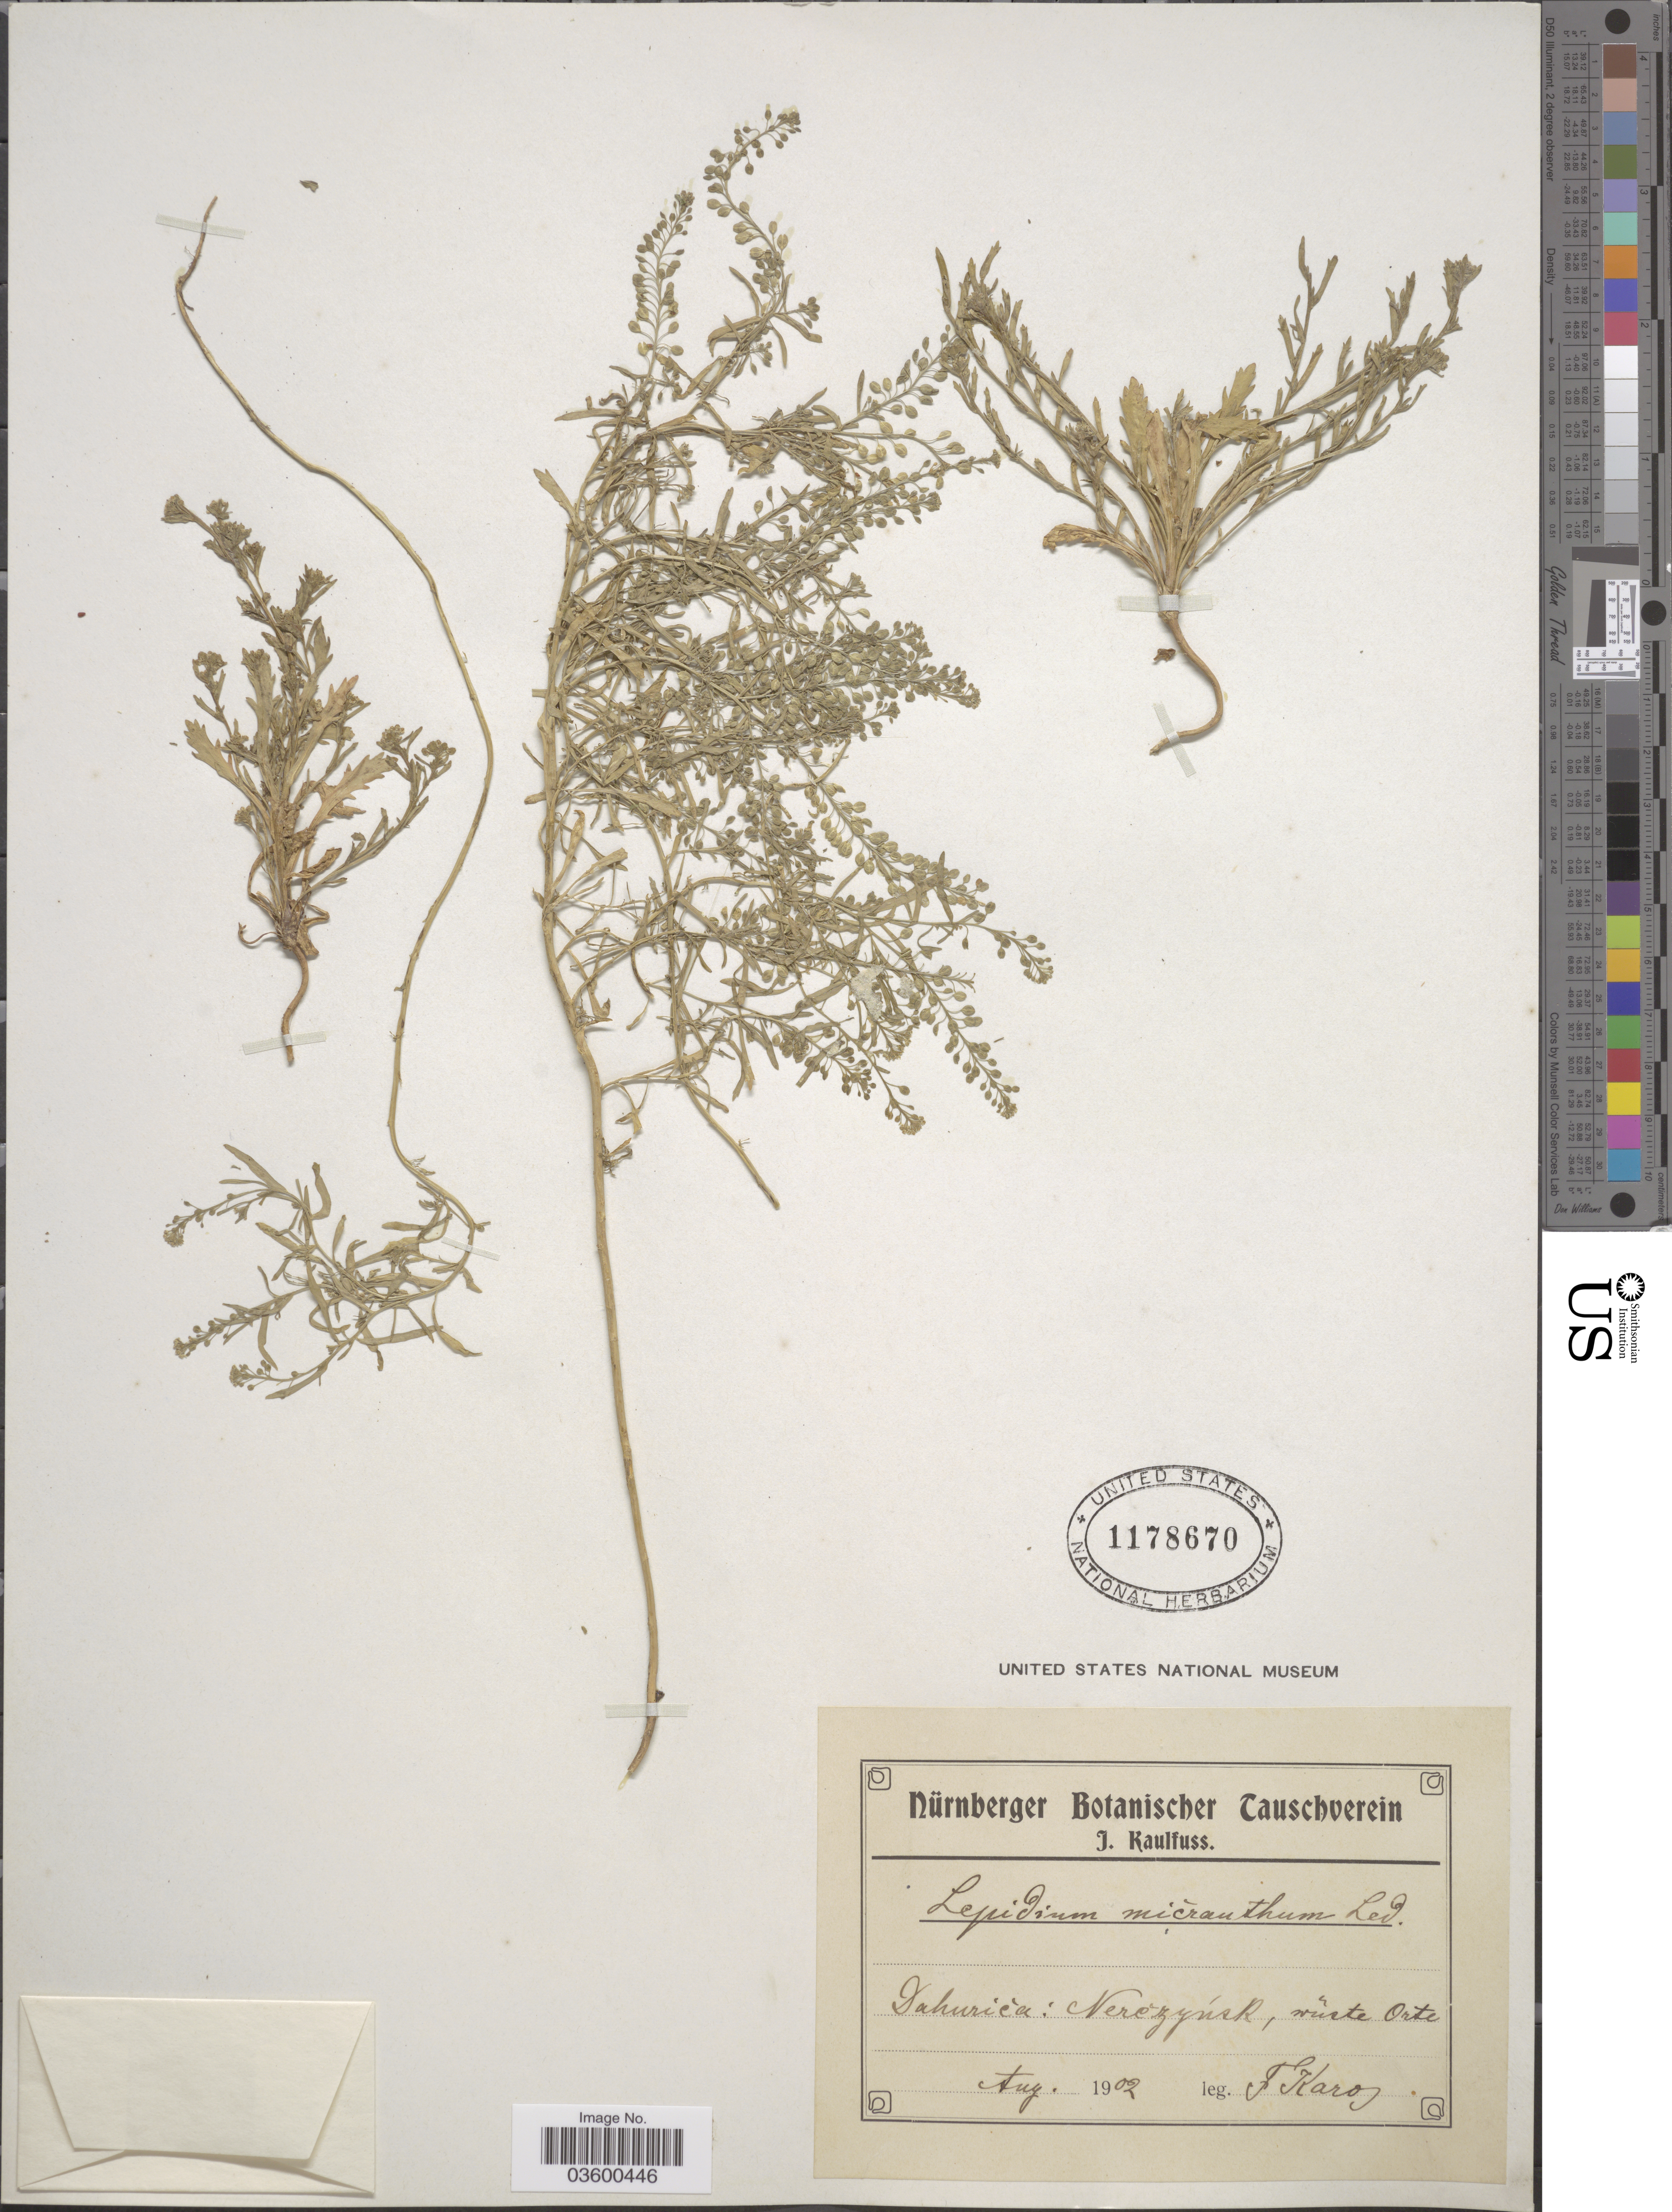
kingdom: Plantae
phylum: Tracheophyta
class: Magnoliopsida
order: Brassicales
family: Brassicaceae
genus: Lepidium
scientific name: Lepidium micranthum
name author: Ledeb.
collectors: F. Karo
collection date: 1902-08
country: Russian Federation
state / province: Zabaykalsky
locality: Dahurica: Nerezynsk, wüste Orte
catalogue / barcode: US 1178670